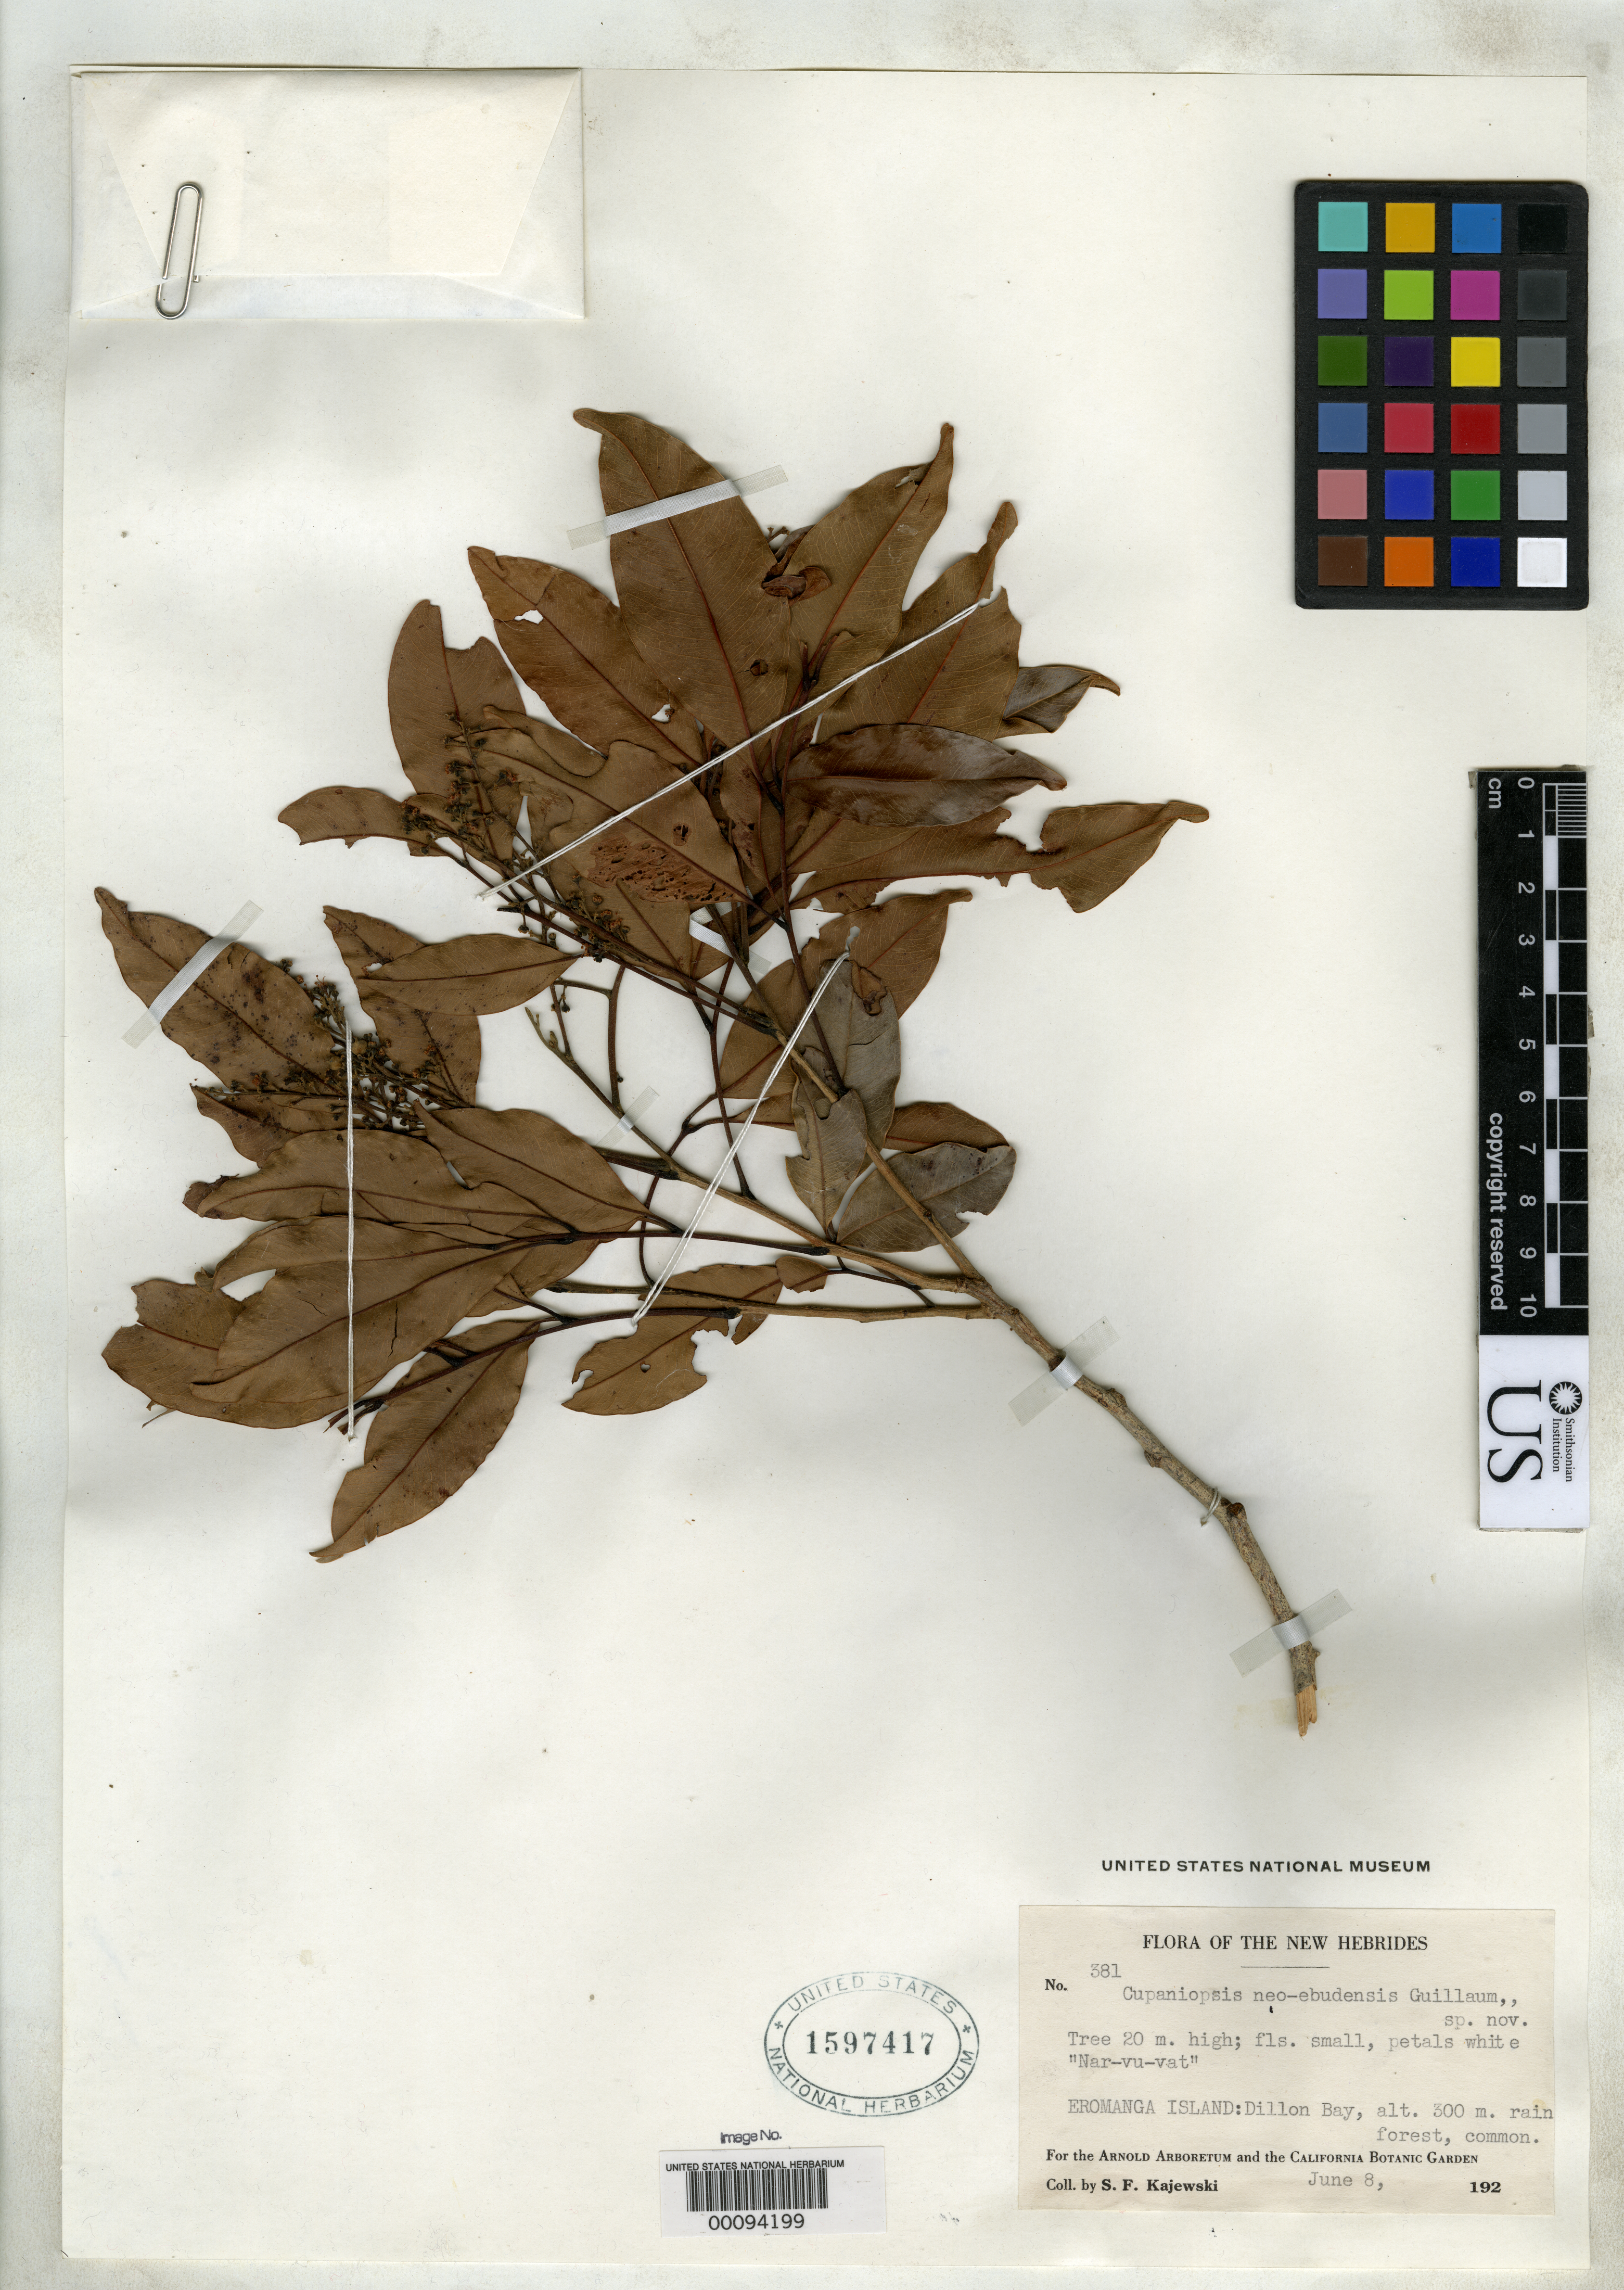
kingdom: Plantae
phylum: Tracheophyta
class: Magnoliopsida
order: Sapindales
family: Sapindaceae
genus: Cupaniopsis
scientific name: Cupaniopsis neo-ebudensis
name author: Guillaumin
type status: Isotype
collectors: S. Kajewski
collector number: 381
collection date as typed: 08 Jun 1928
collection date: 1928-06-08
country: Vanuatu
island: Erromango [Eromanga]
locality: Dillon Bay.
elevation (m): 300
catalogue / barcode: US 1597417